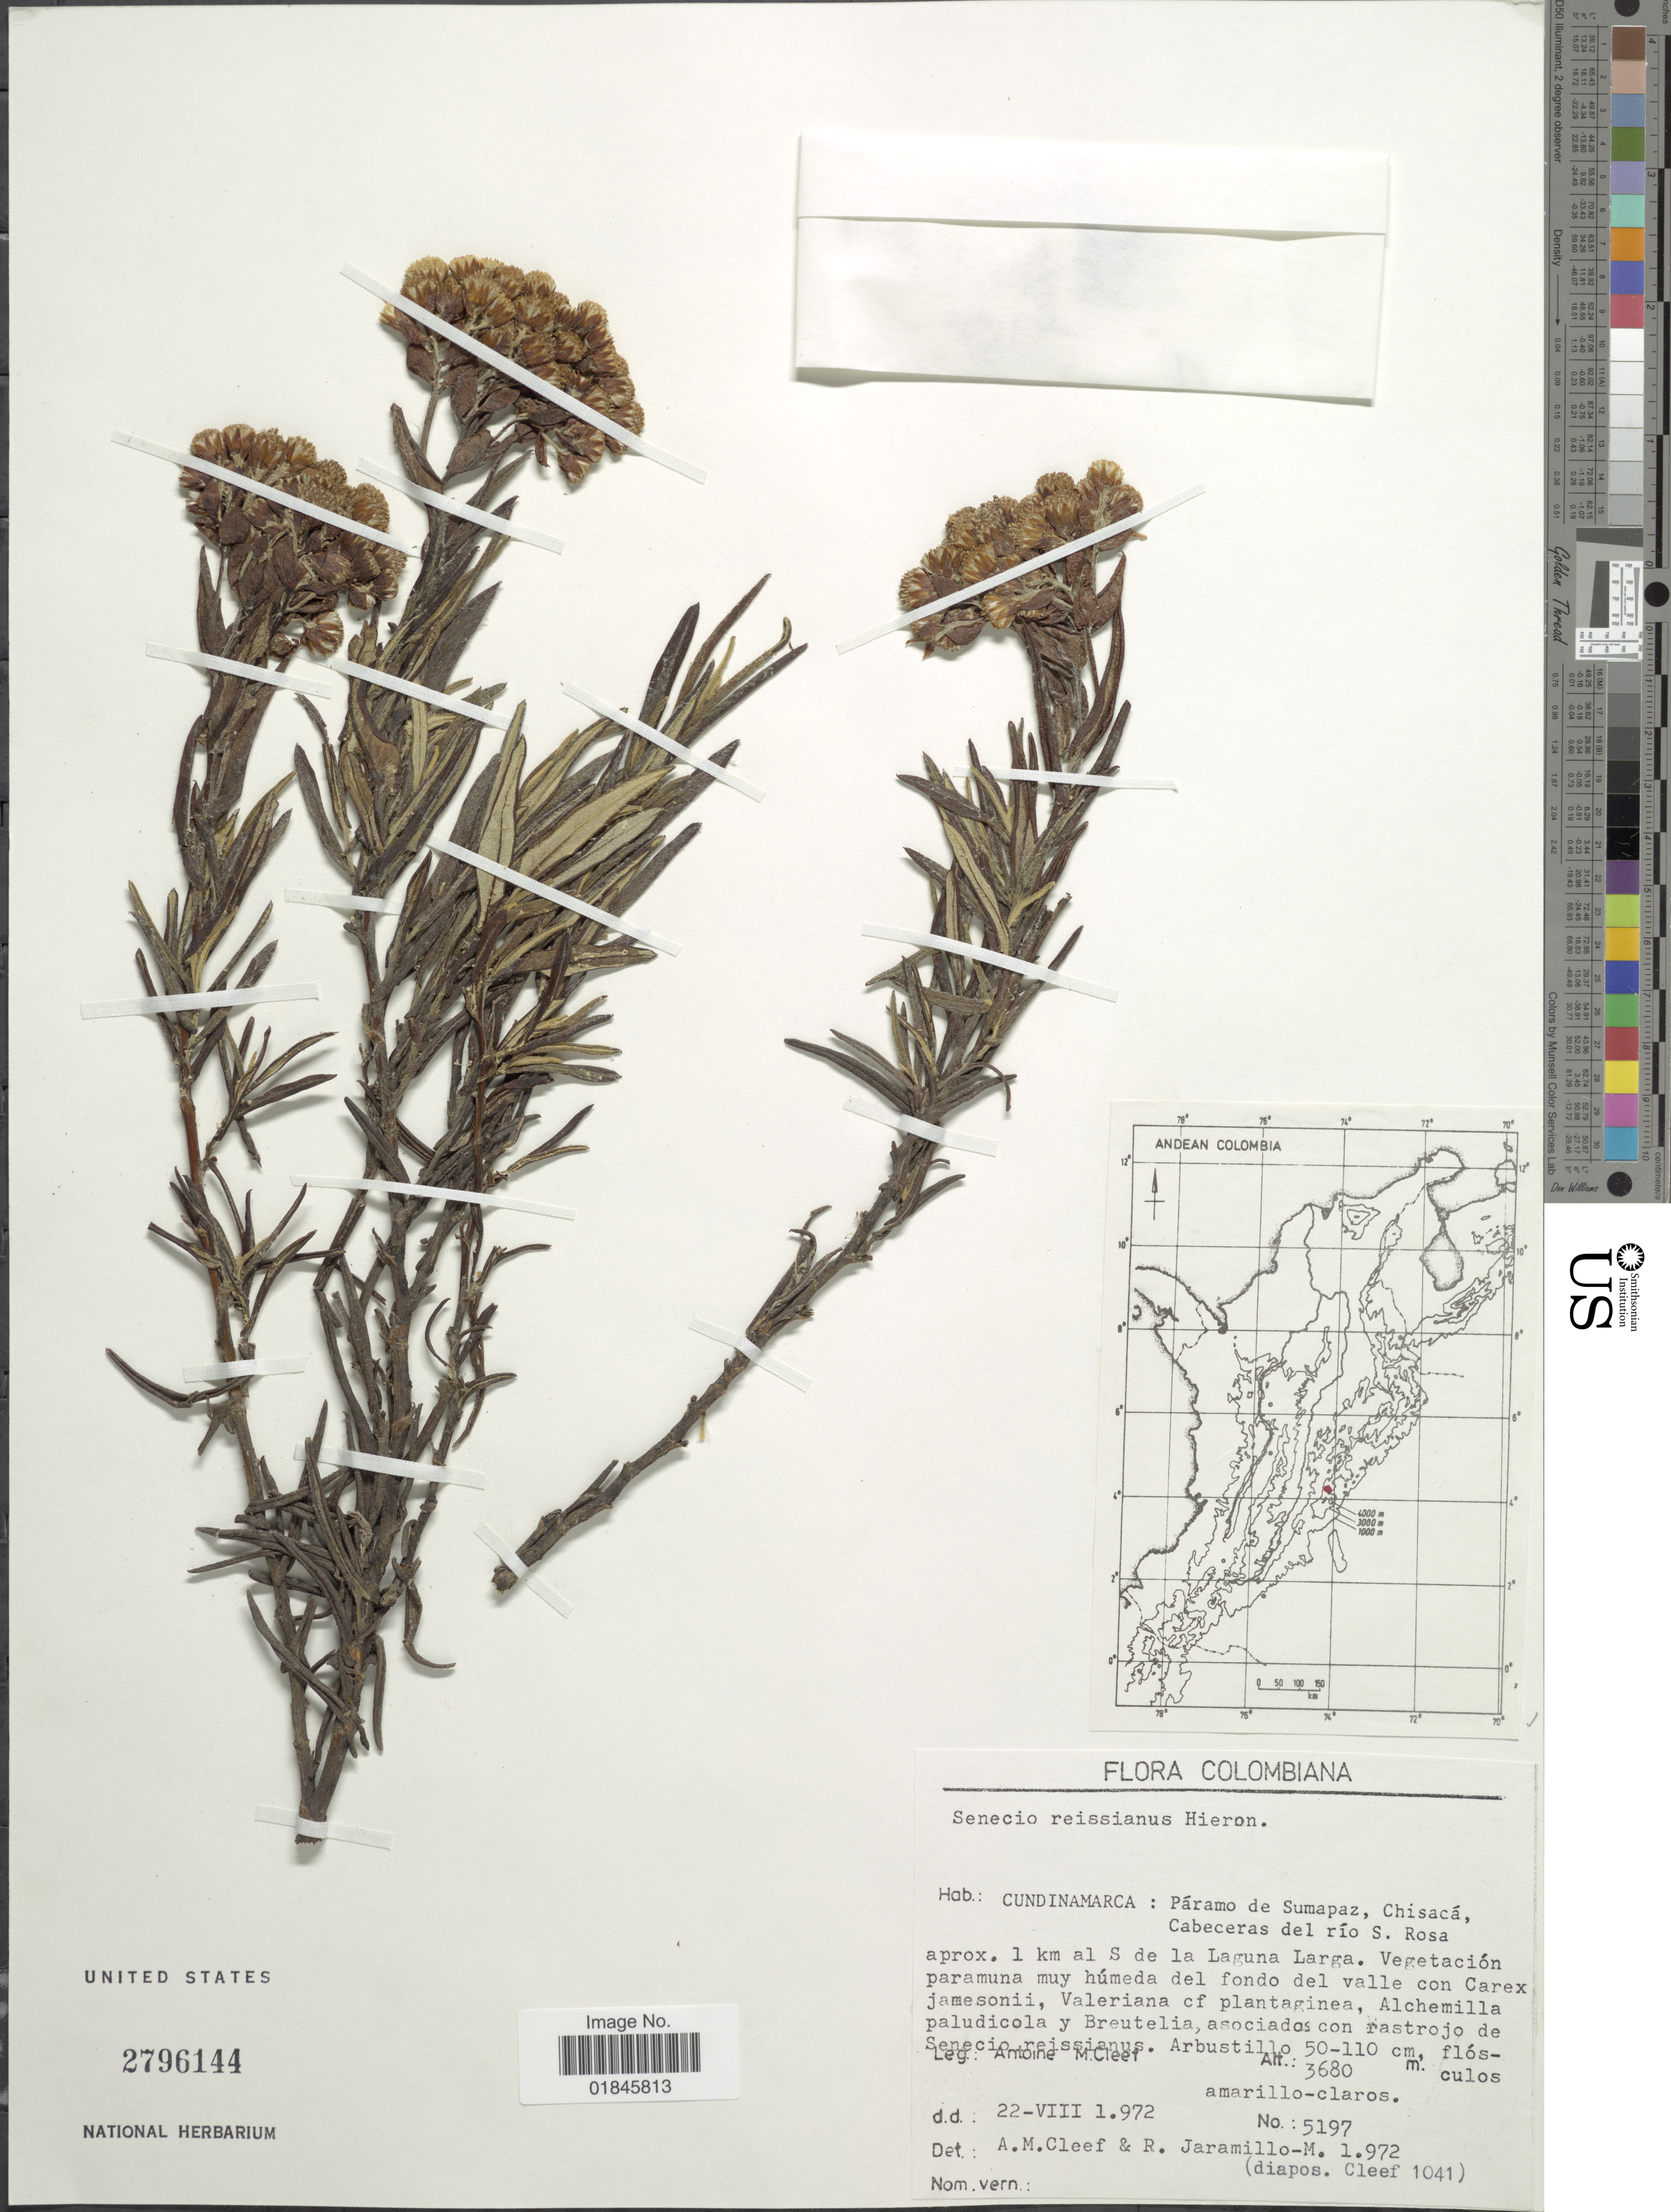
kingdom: Plantae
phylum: Tracheophyta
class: Magnoliopsida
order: Asterales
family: Asteraceae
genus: Pentacalia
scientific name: Pentacalia reissiana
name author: (Hieron.) Cuatrec.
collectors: A. M. Cleef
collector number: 5197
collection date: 1972-08-22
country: Colombia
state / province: Cundinamarca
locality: Cundinamarca: Páramo de Sumapaz, Chisacá, Cabeceras del río S. Rosa aprox. 1 km al S de la Laguna Larga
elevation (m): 3680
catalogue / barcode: US 2796144